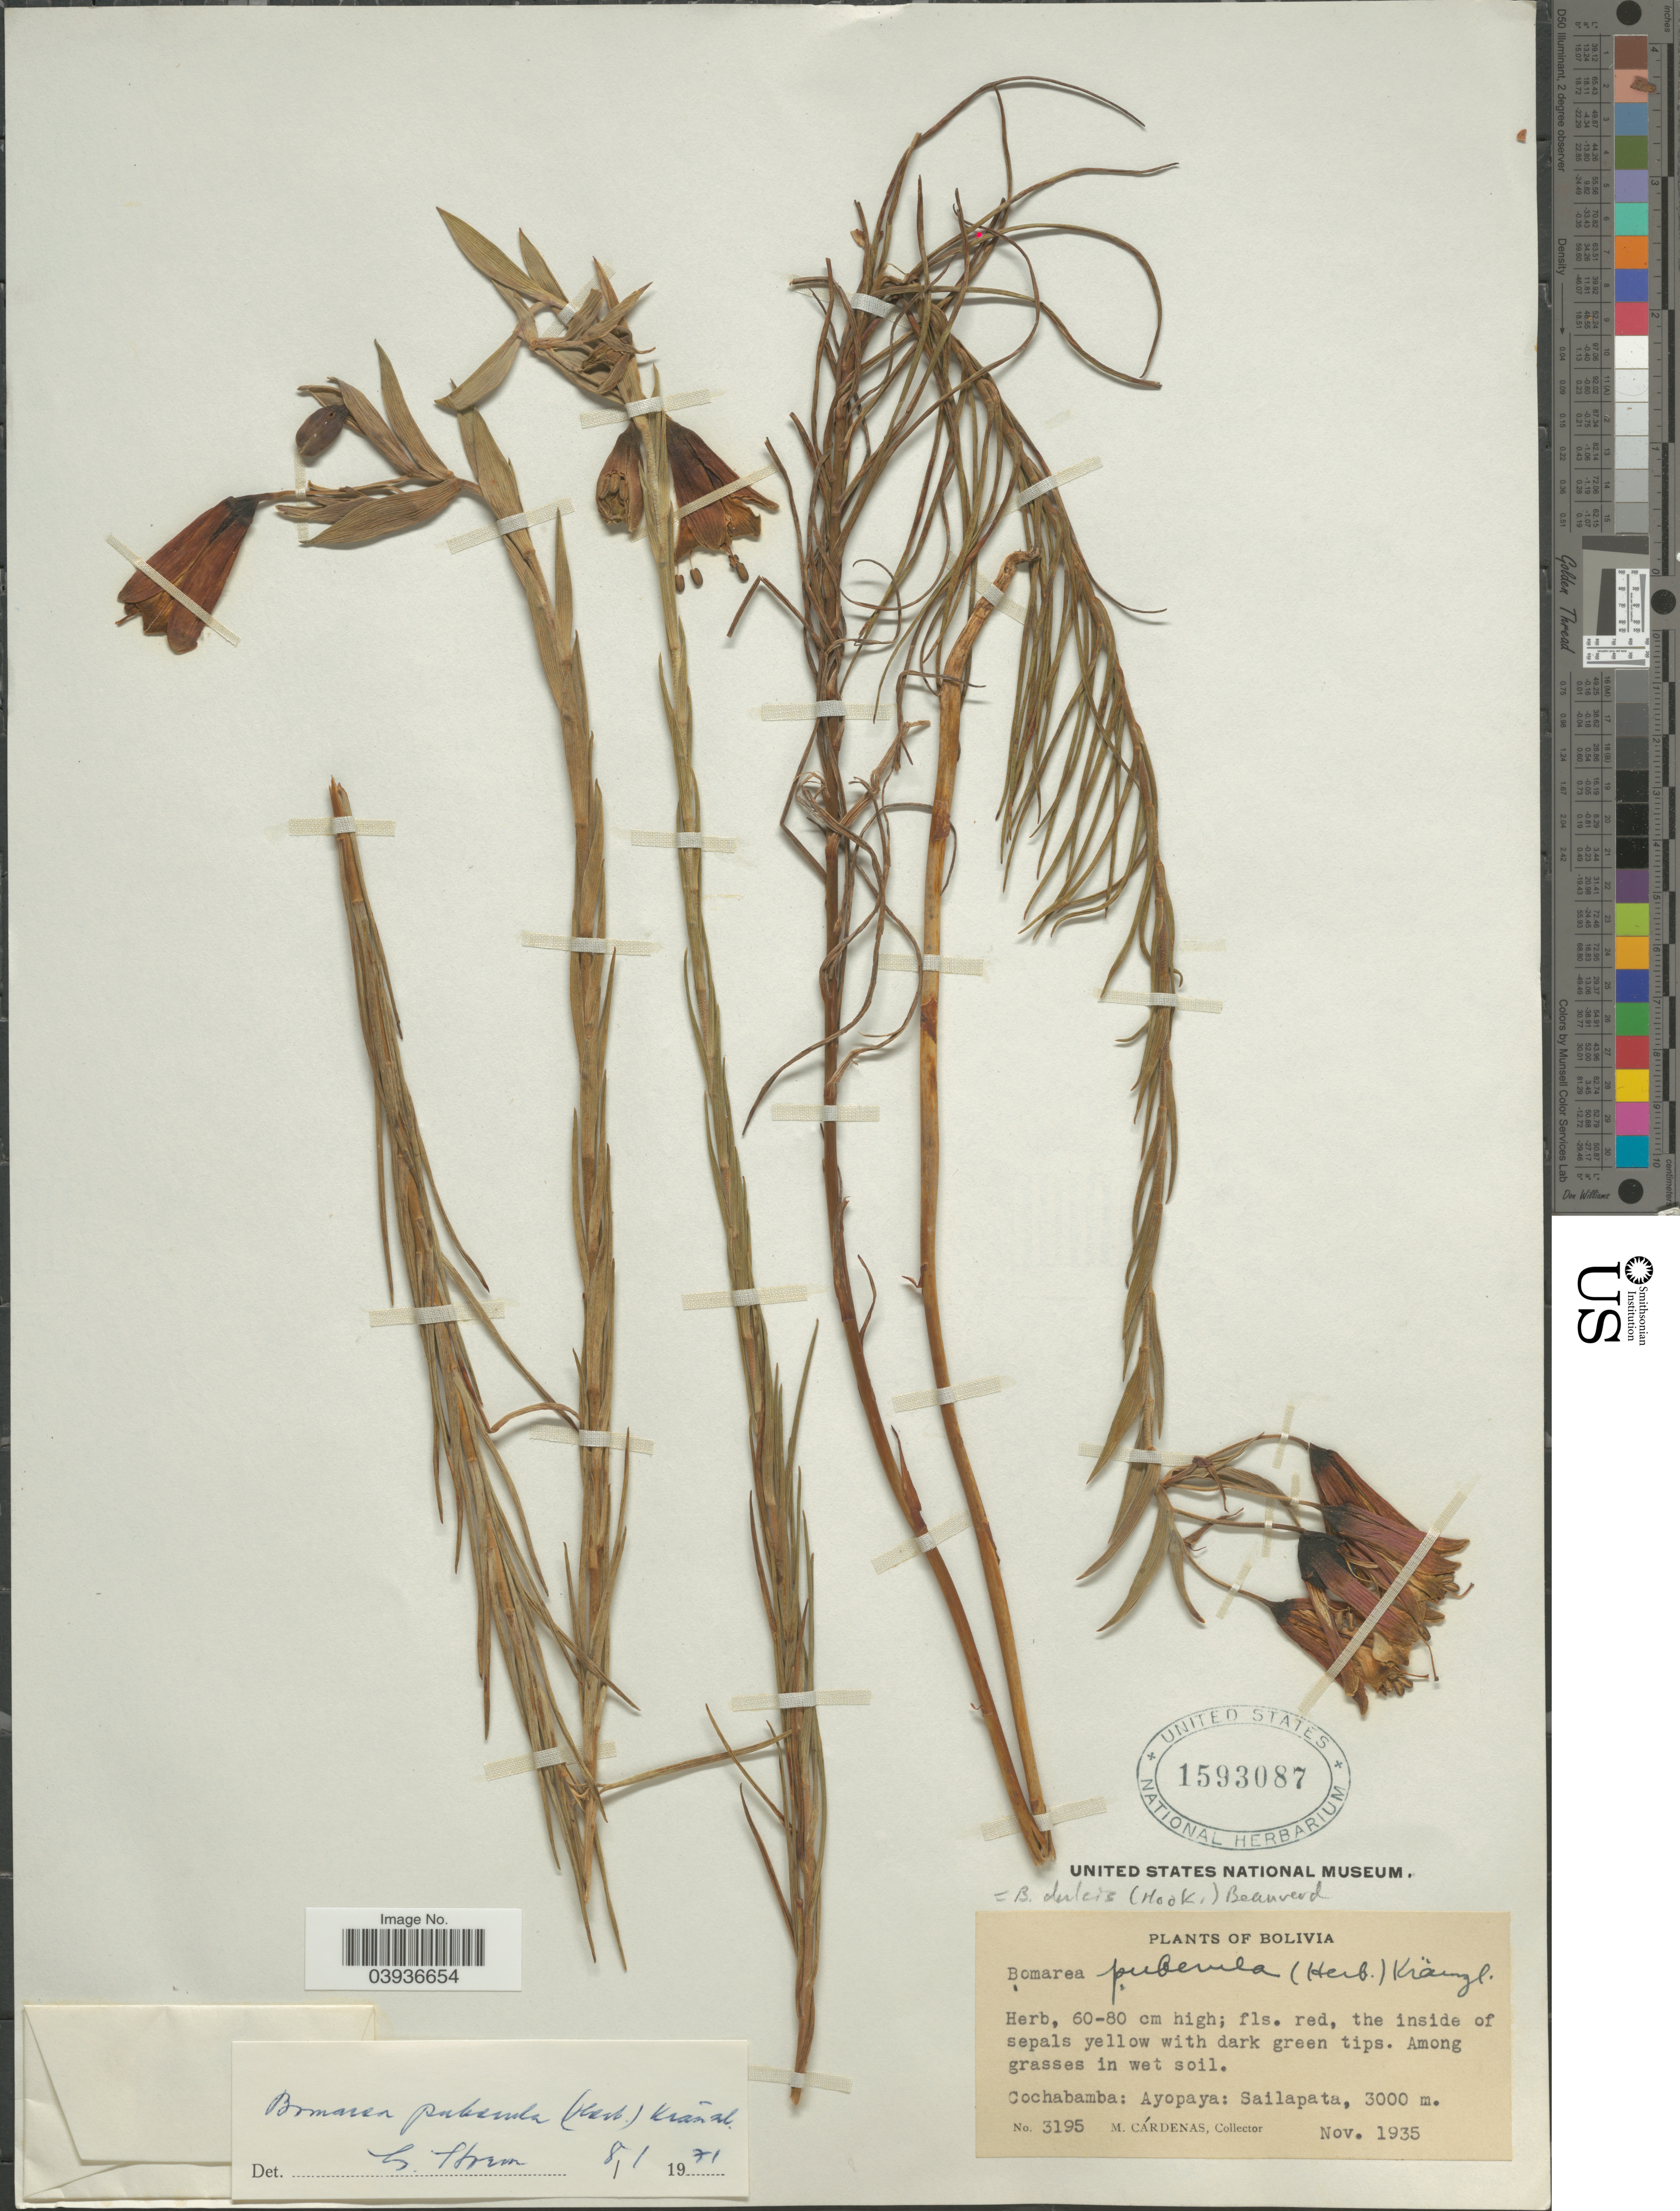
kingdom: Plantae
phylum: Tracheophyta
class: Liliopsida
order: Liliales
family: Alstroemeriaceae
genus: Bomarea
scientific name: Bomarea dulcis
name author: (Hook.) Beauverd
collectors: M. Cárdenas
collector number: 3195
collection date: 1935-11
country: Bolivia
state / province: Cochabamba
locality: Ayopaya: Sailapata.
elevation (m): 3000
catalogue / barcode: US 1593087